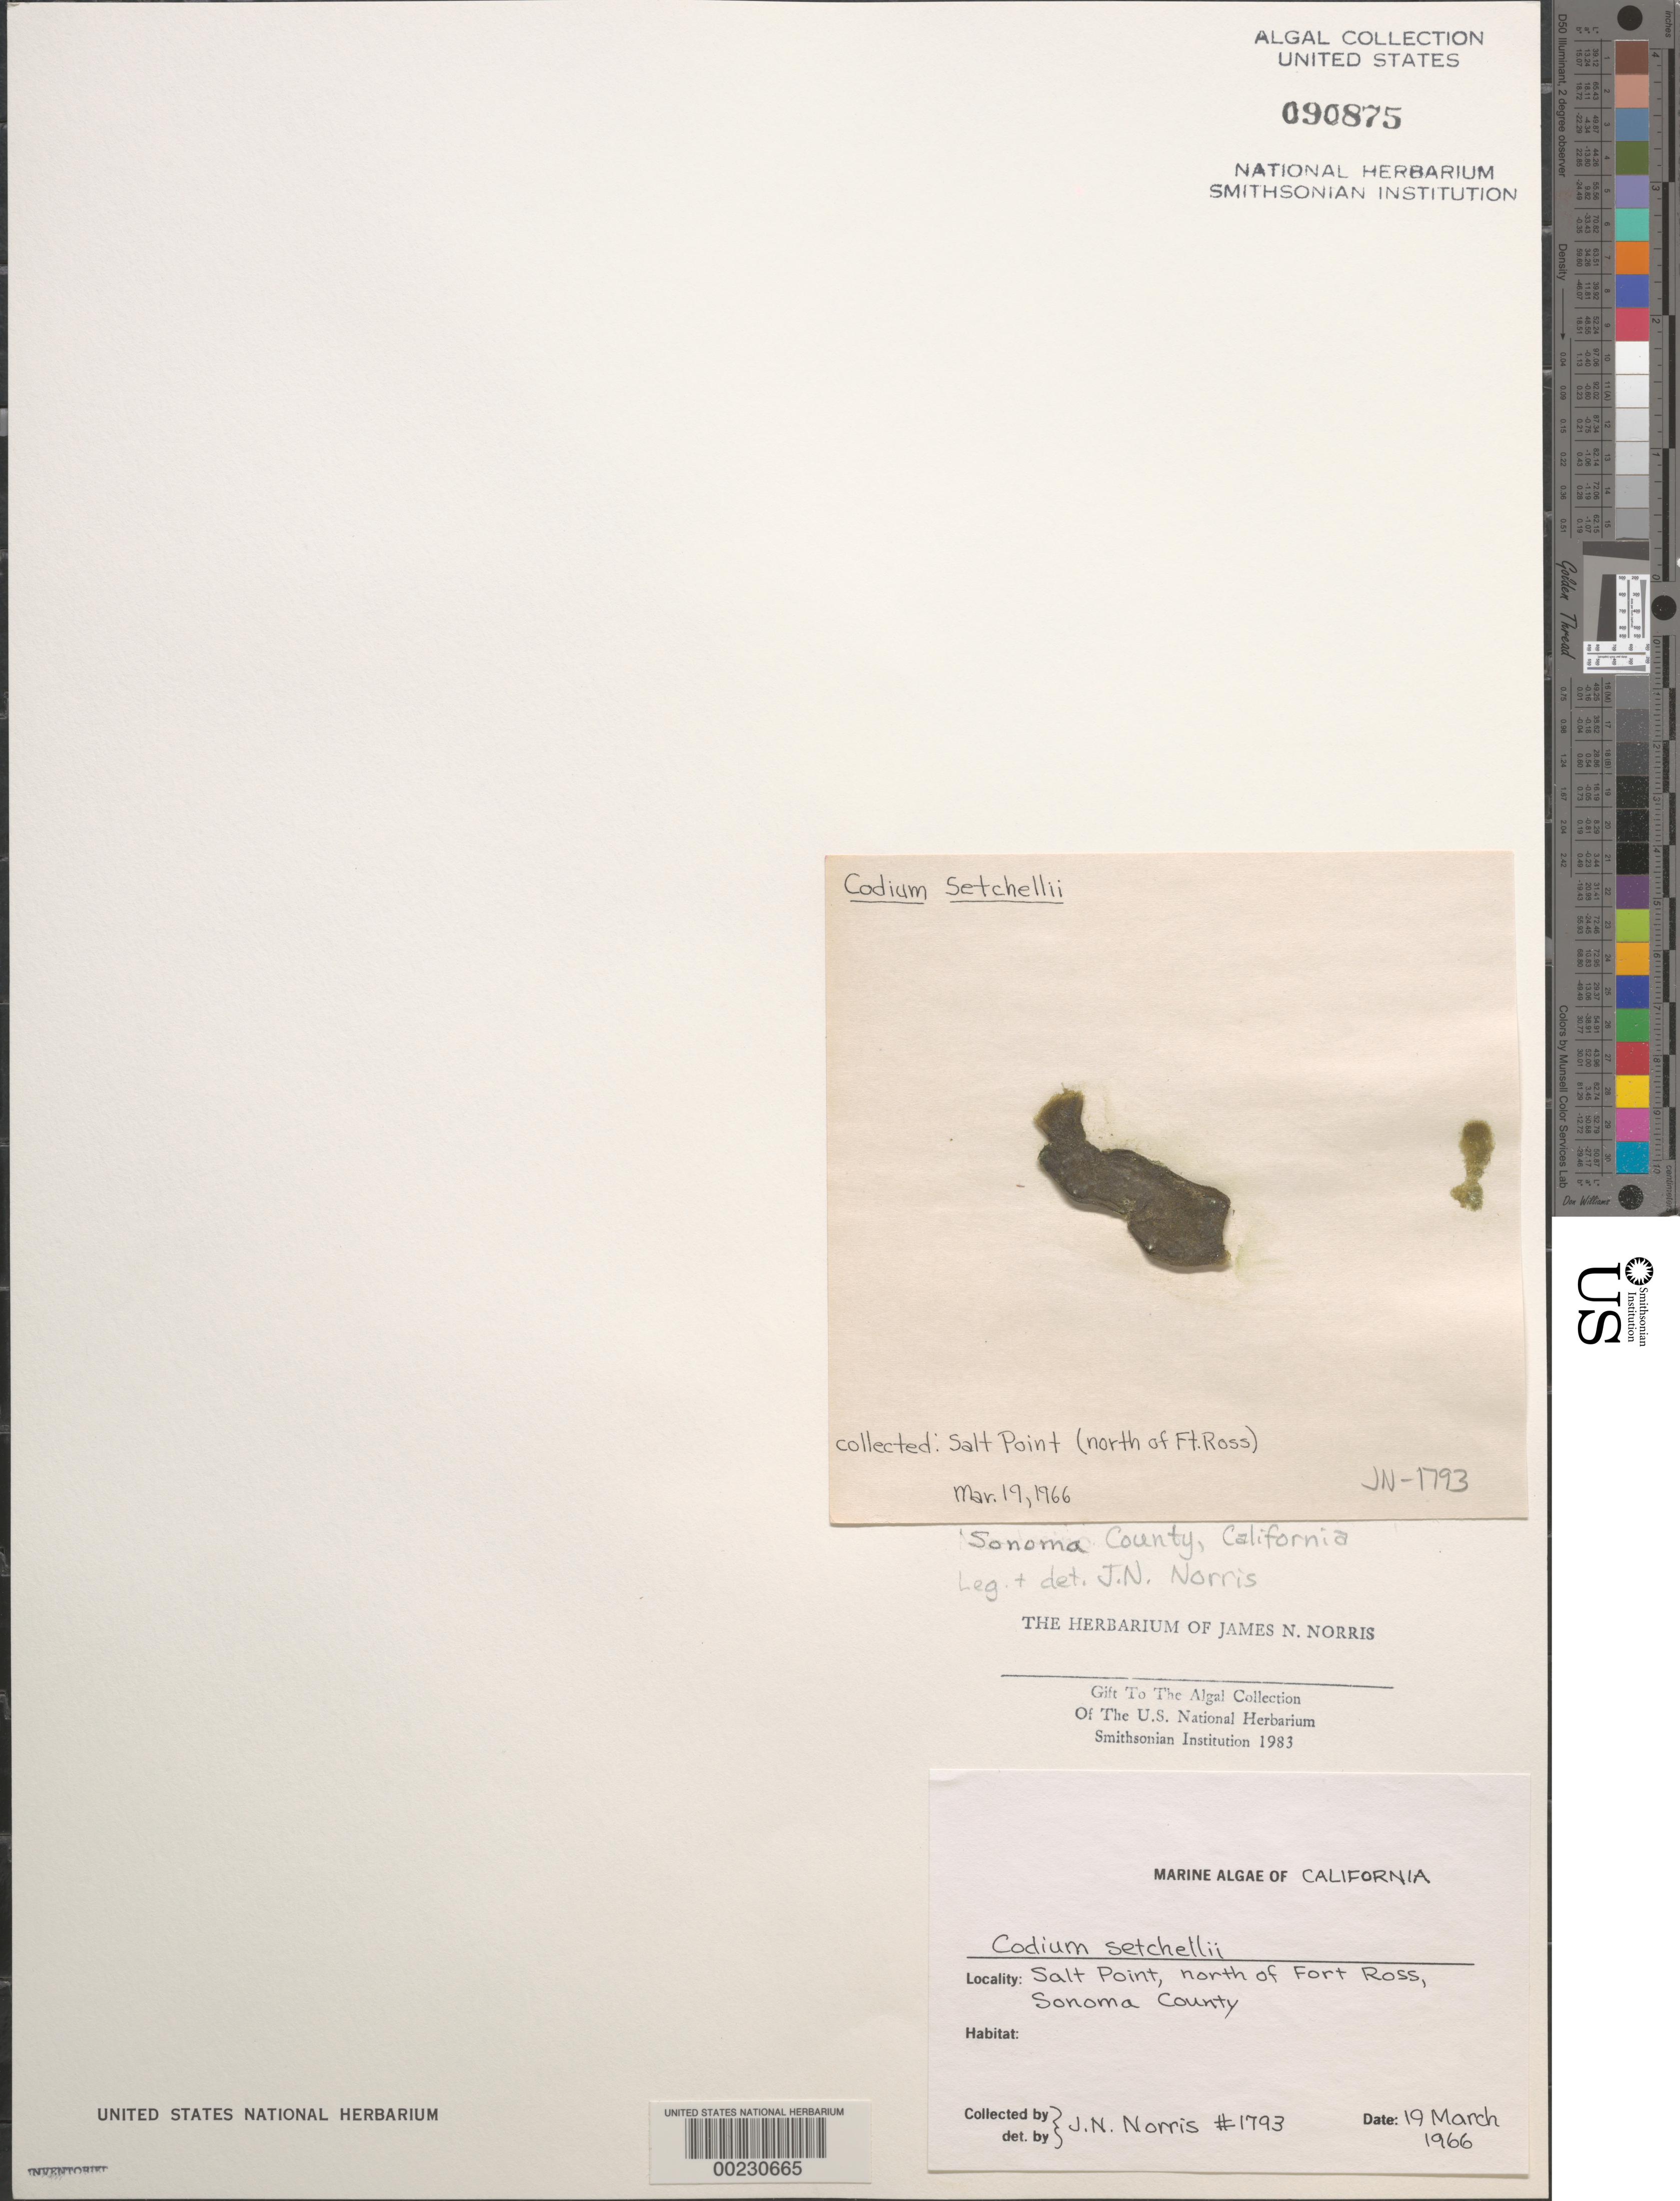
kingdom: Plantae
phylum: Chlorophyta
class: Ulvophyceae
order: Bryopsidales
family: Codiaceae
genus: Codium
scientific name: Codium setchellii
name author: N.L. Gardner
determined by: Norris, James N.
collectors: J. N. Norris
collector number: JN-1793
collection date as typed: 19 Mar 1966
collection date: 1966-03-19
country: United States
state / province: California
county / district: Sonoma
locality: Salt point, north of Fort Ross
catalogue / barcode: US 90875